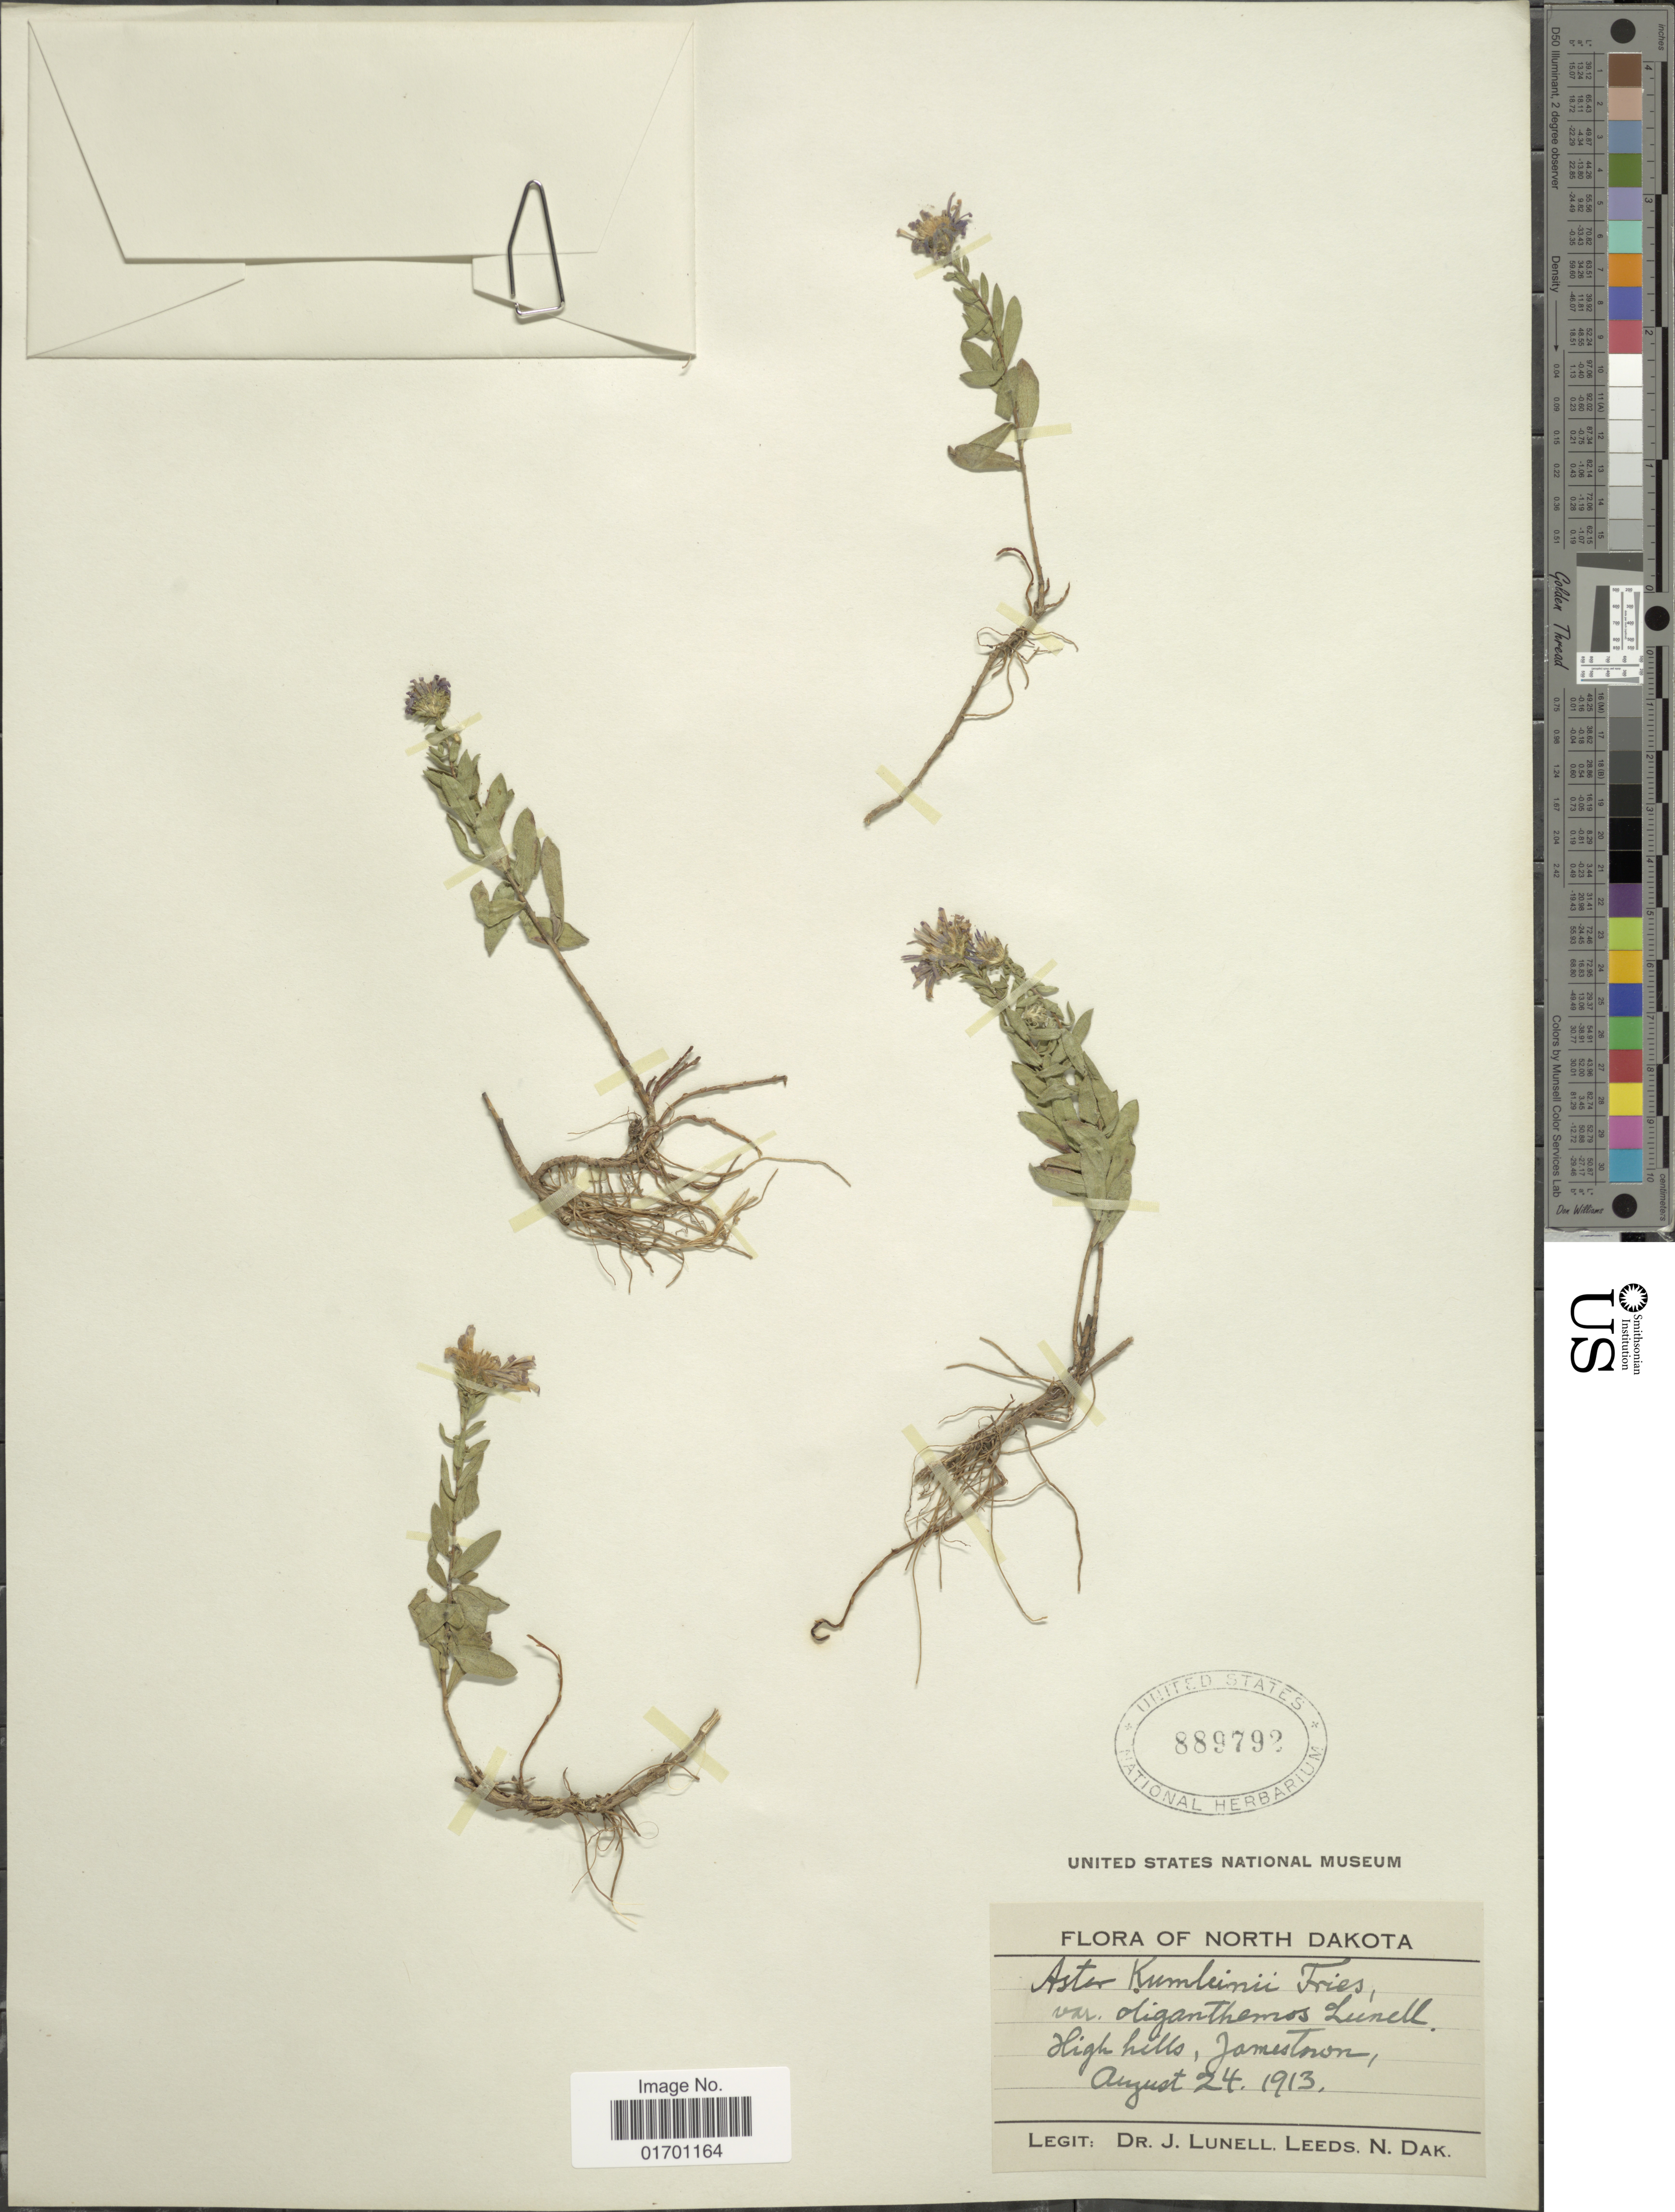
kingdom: Plantae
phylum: Tracheophyta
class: Magnoliopsida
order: Asterales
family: Asteraceae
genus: Symphyotrichum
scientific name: Symphyotrichum oblongifolium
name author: (Nutt.) G.L. Nesom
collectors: J. Lunell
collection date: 1913-08-24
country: United States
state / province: North Dakota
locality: High hills, Jamestown.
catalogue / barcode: US 889792